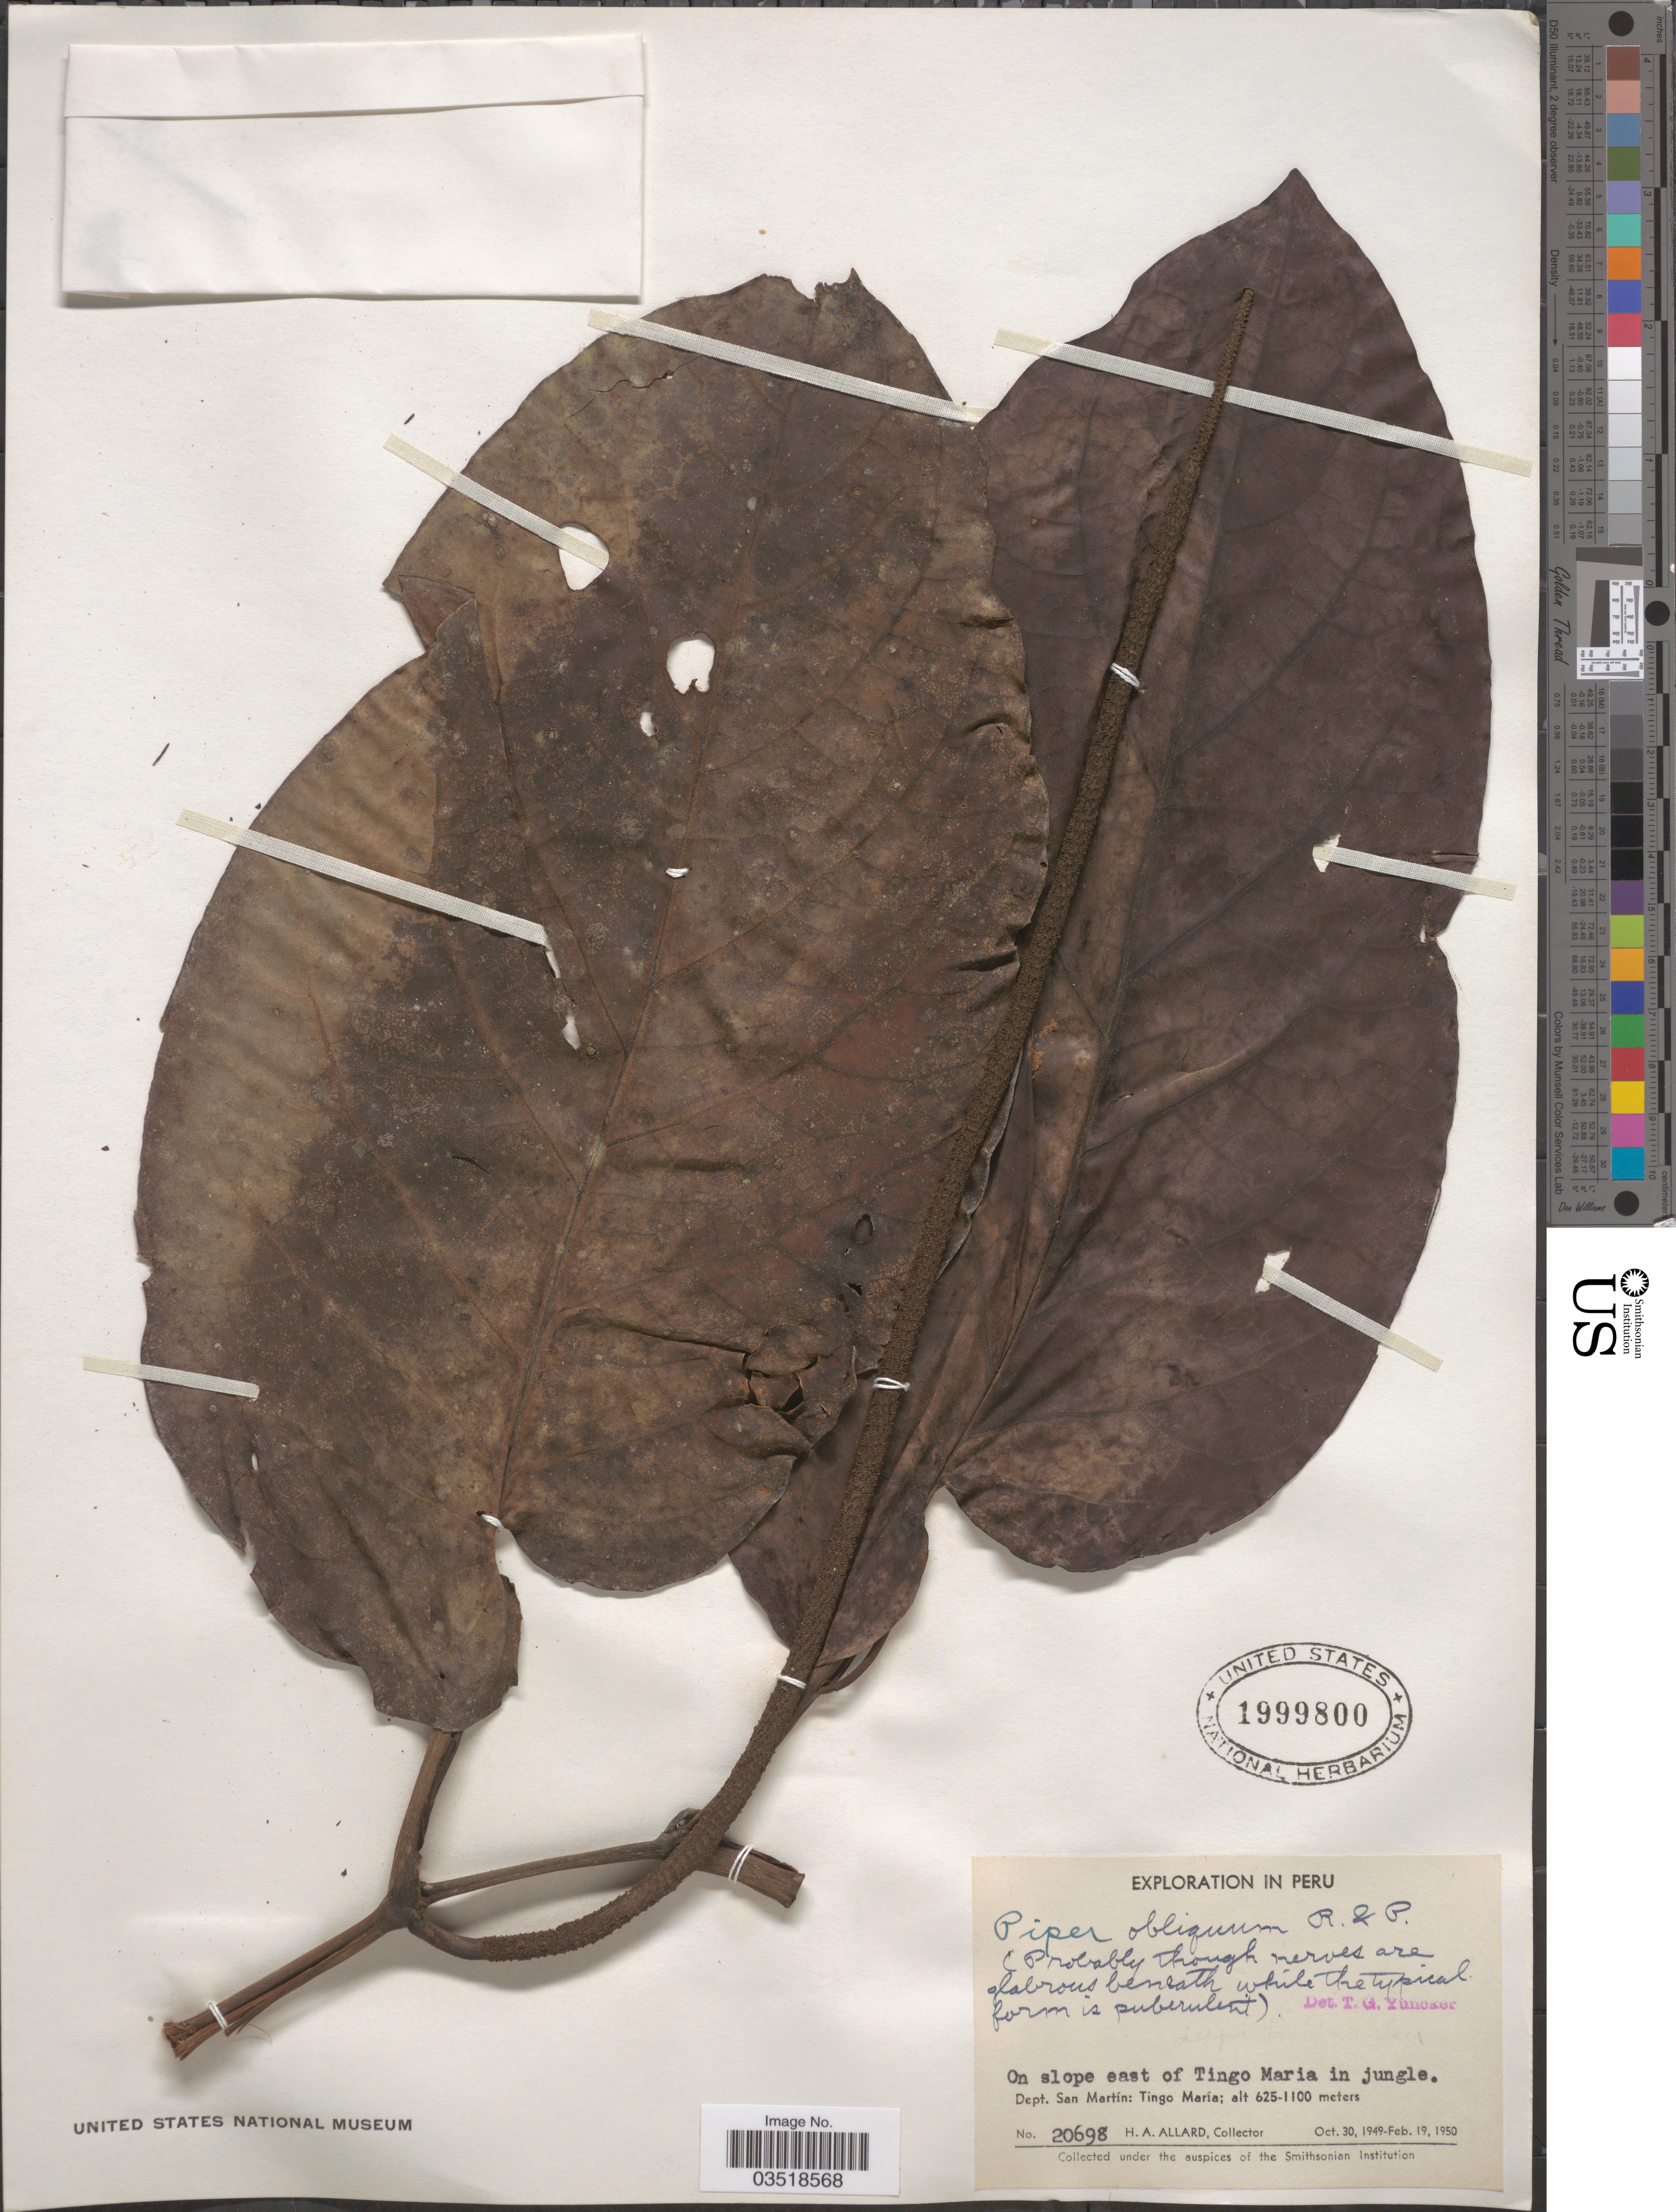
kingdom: Plantae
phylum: Tracheophyta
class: Magnoliopsida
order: Piperales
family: Piperaceae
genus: Piper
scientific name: Piper obliquum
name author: Ruiz & Pav.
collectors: H. A. Allard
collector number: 20698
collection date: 1949-10-30/1950-02-19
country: Peru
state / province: San Martín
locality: On slope east of Tingo Maria in jungle. Dept. San Martín: Tingo María.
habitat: on slope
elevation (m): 625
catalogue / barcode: US 1999800